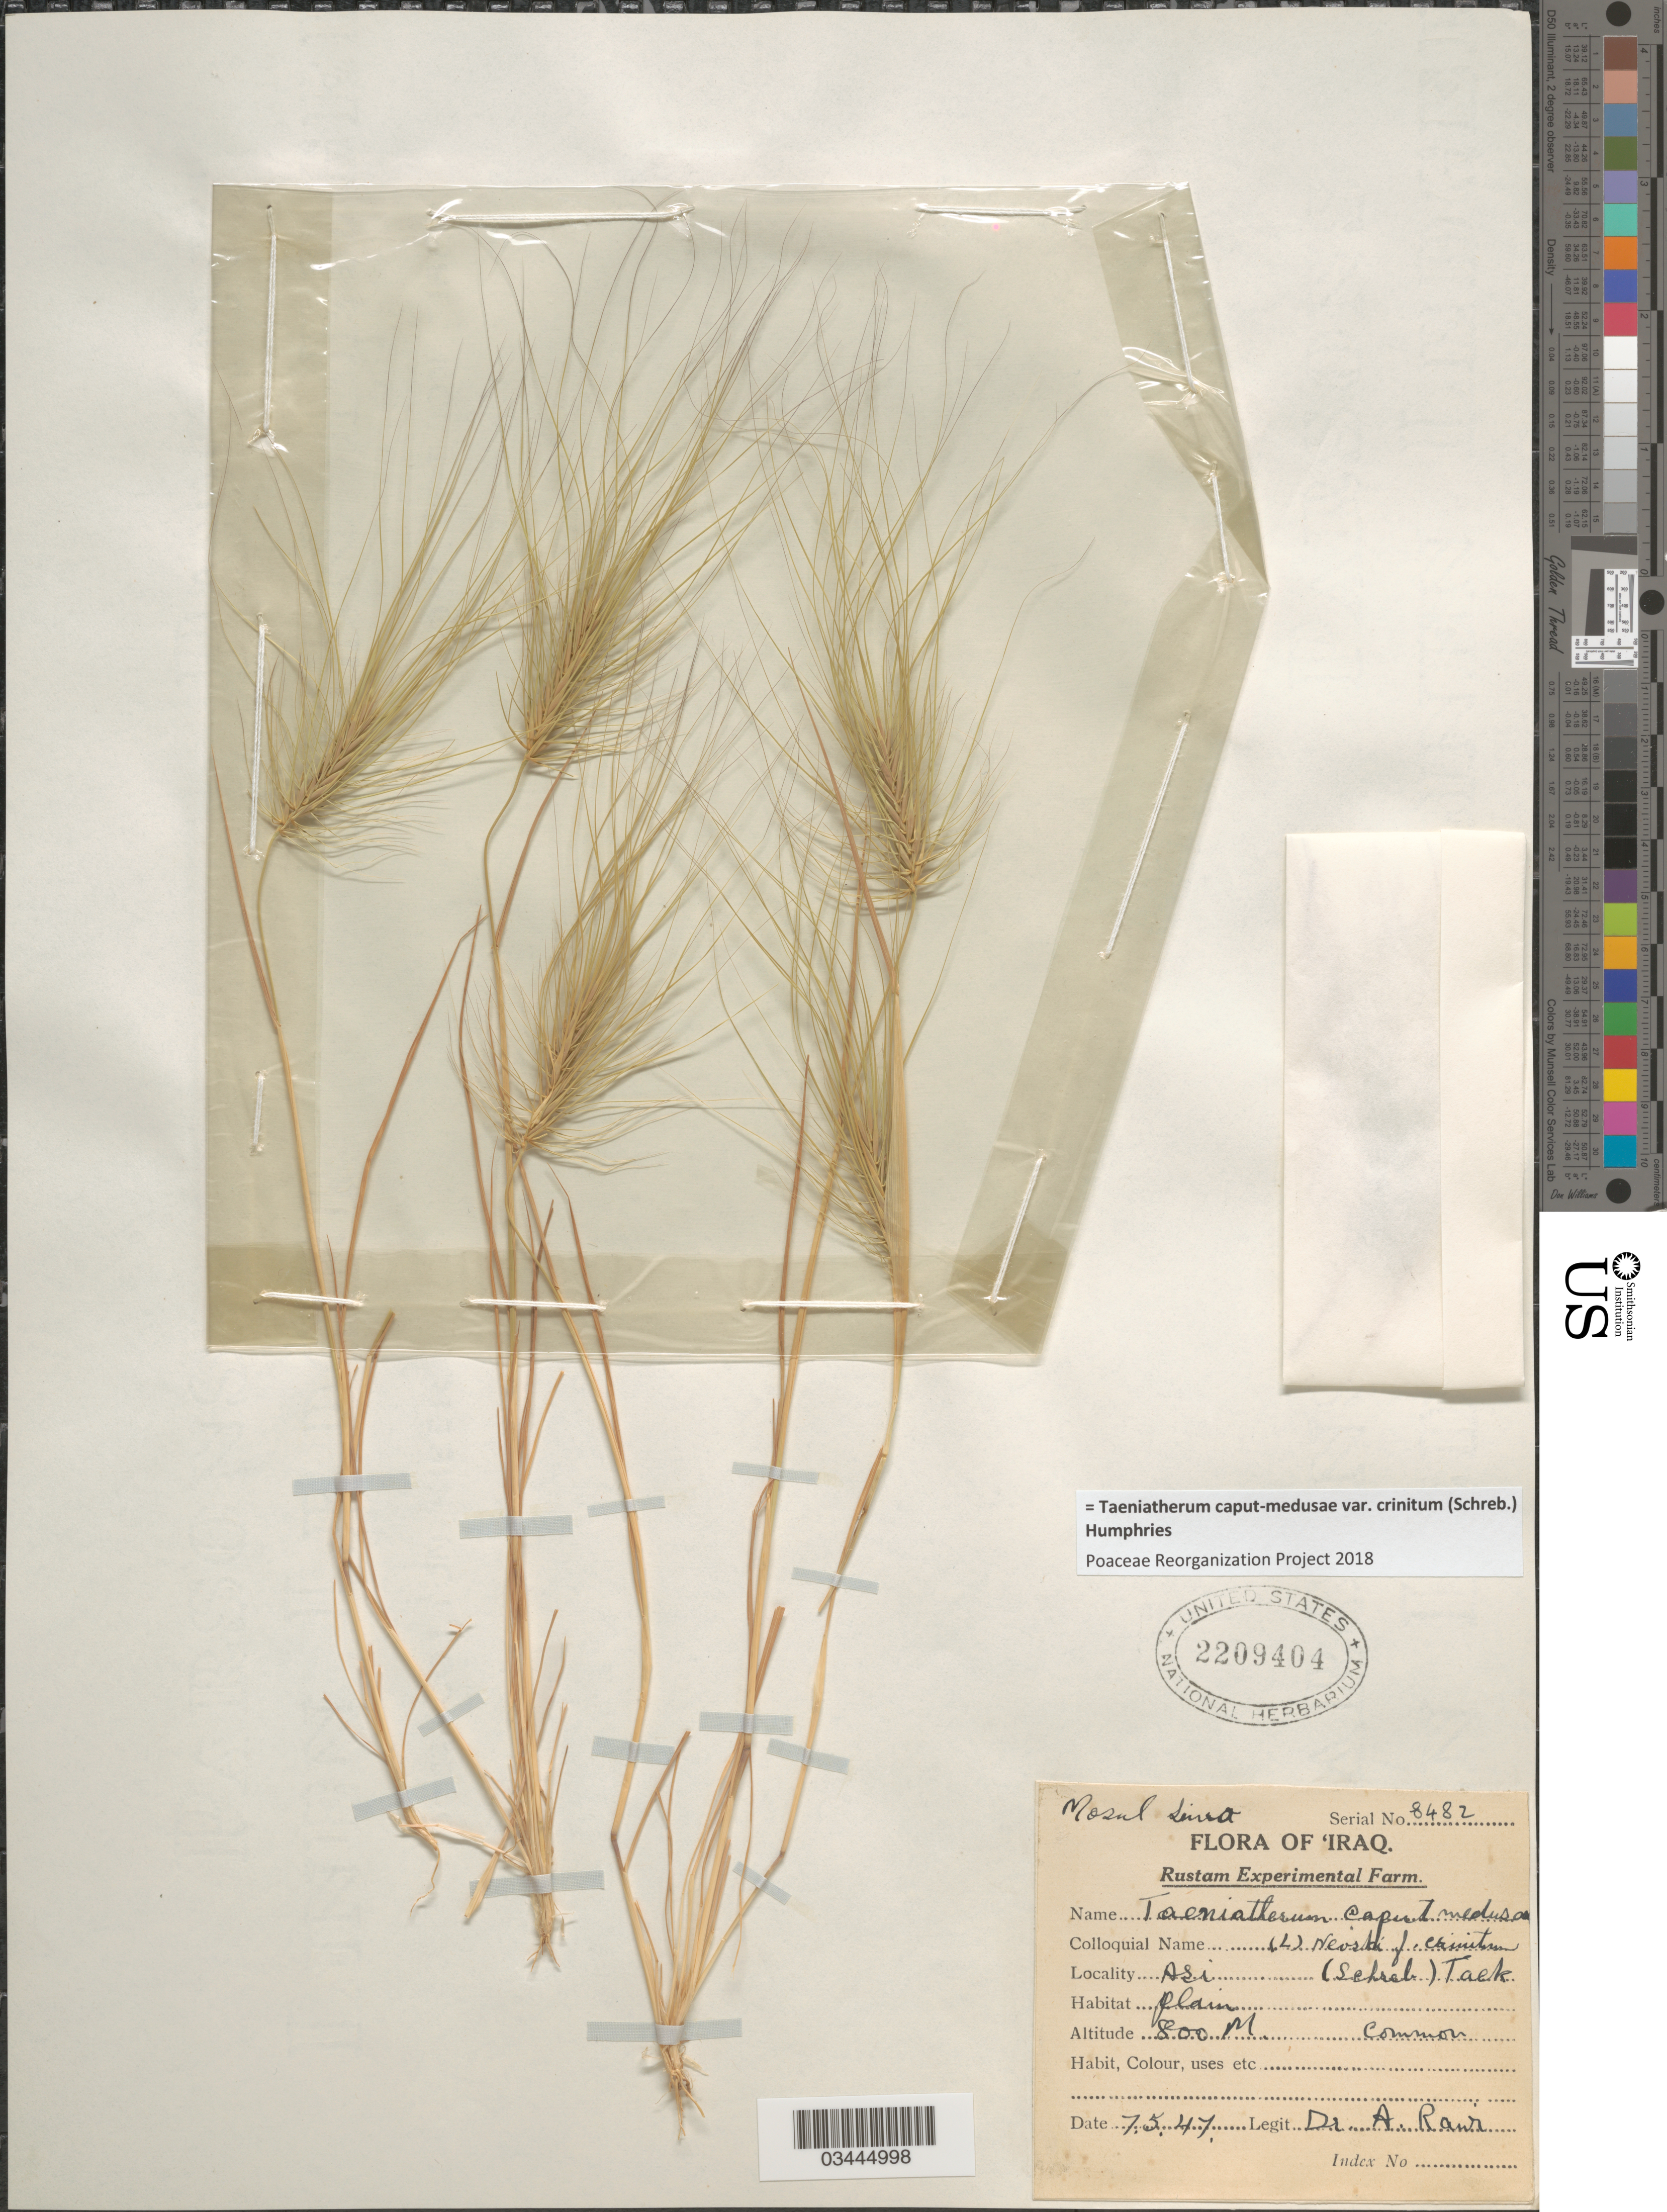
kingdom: Plantae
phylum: Tracheophyta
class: Liliopsida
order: Poales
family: Poaceae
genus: Taeniatherum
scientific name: Taeniatherum caput-medusae var. crinitum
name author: (Schreb.) Humphries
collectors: A. Rawi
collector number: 8482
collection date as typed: Transcribed d/m/y: 7/5/47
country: Iraq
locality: Mosul Liwa. Asi (Sehrab) Talk [unsure placement]. [interpreted]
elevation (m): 800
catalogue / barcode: US 2209404